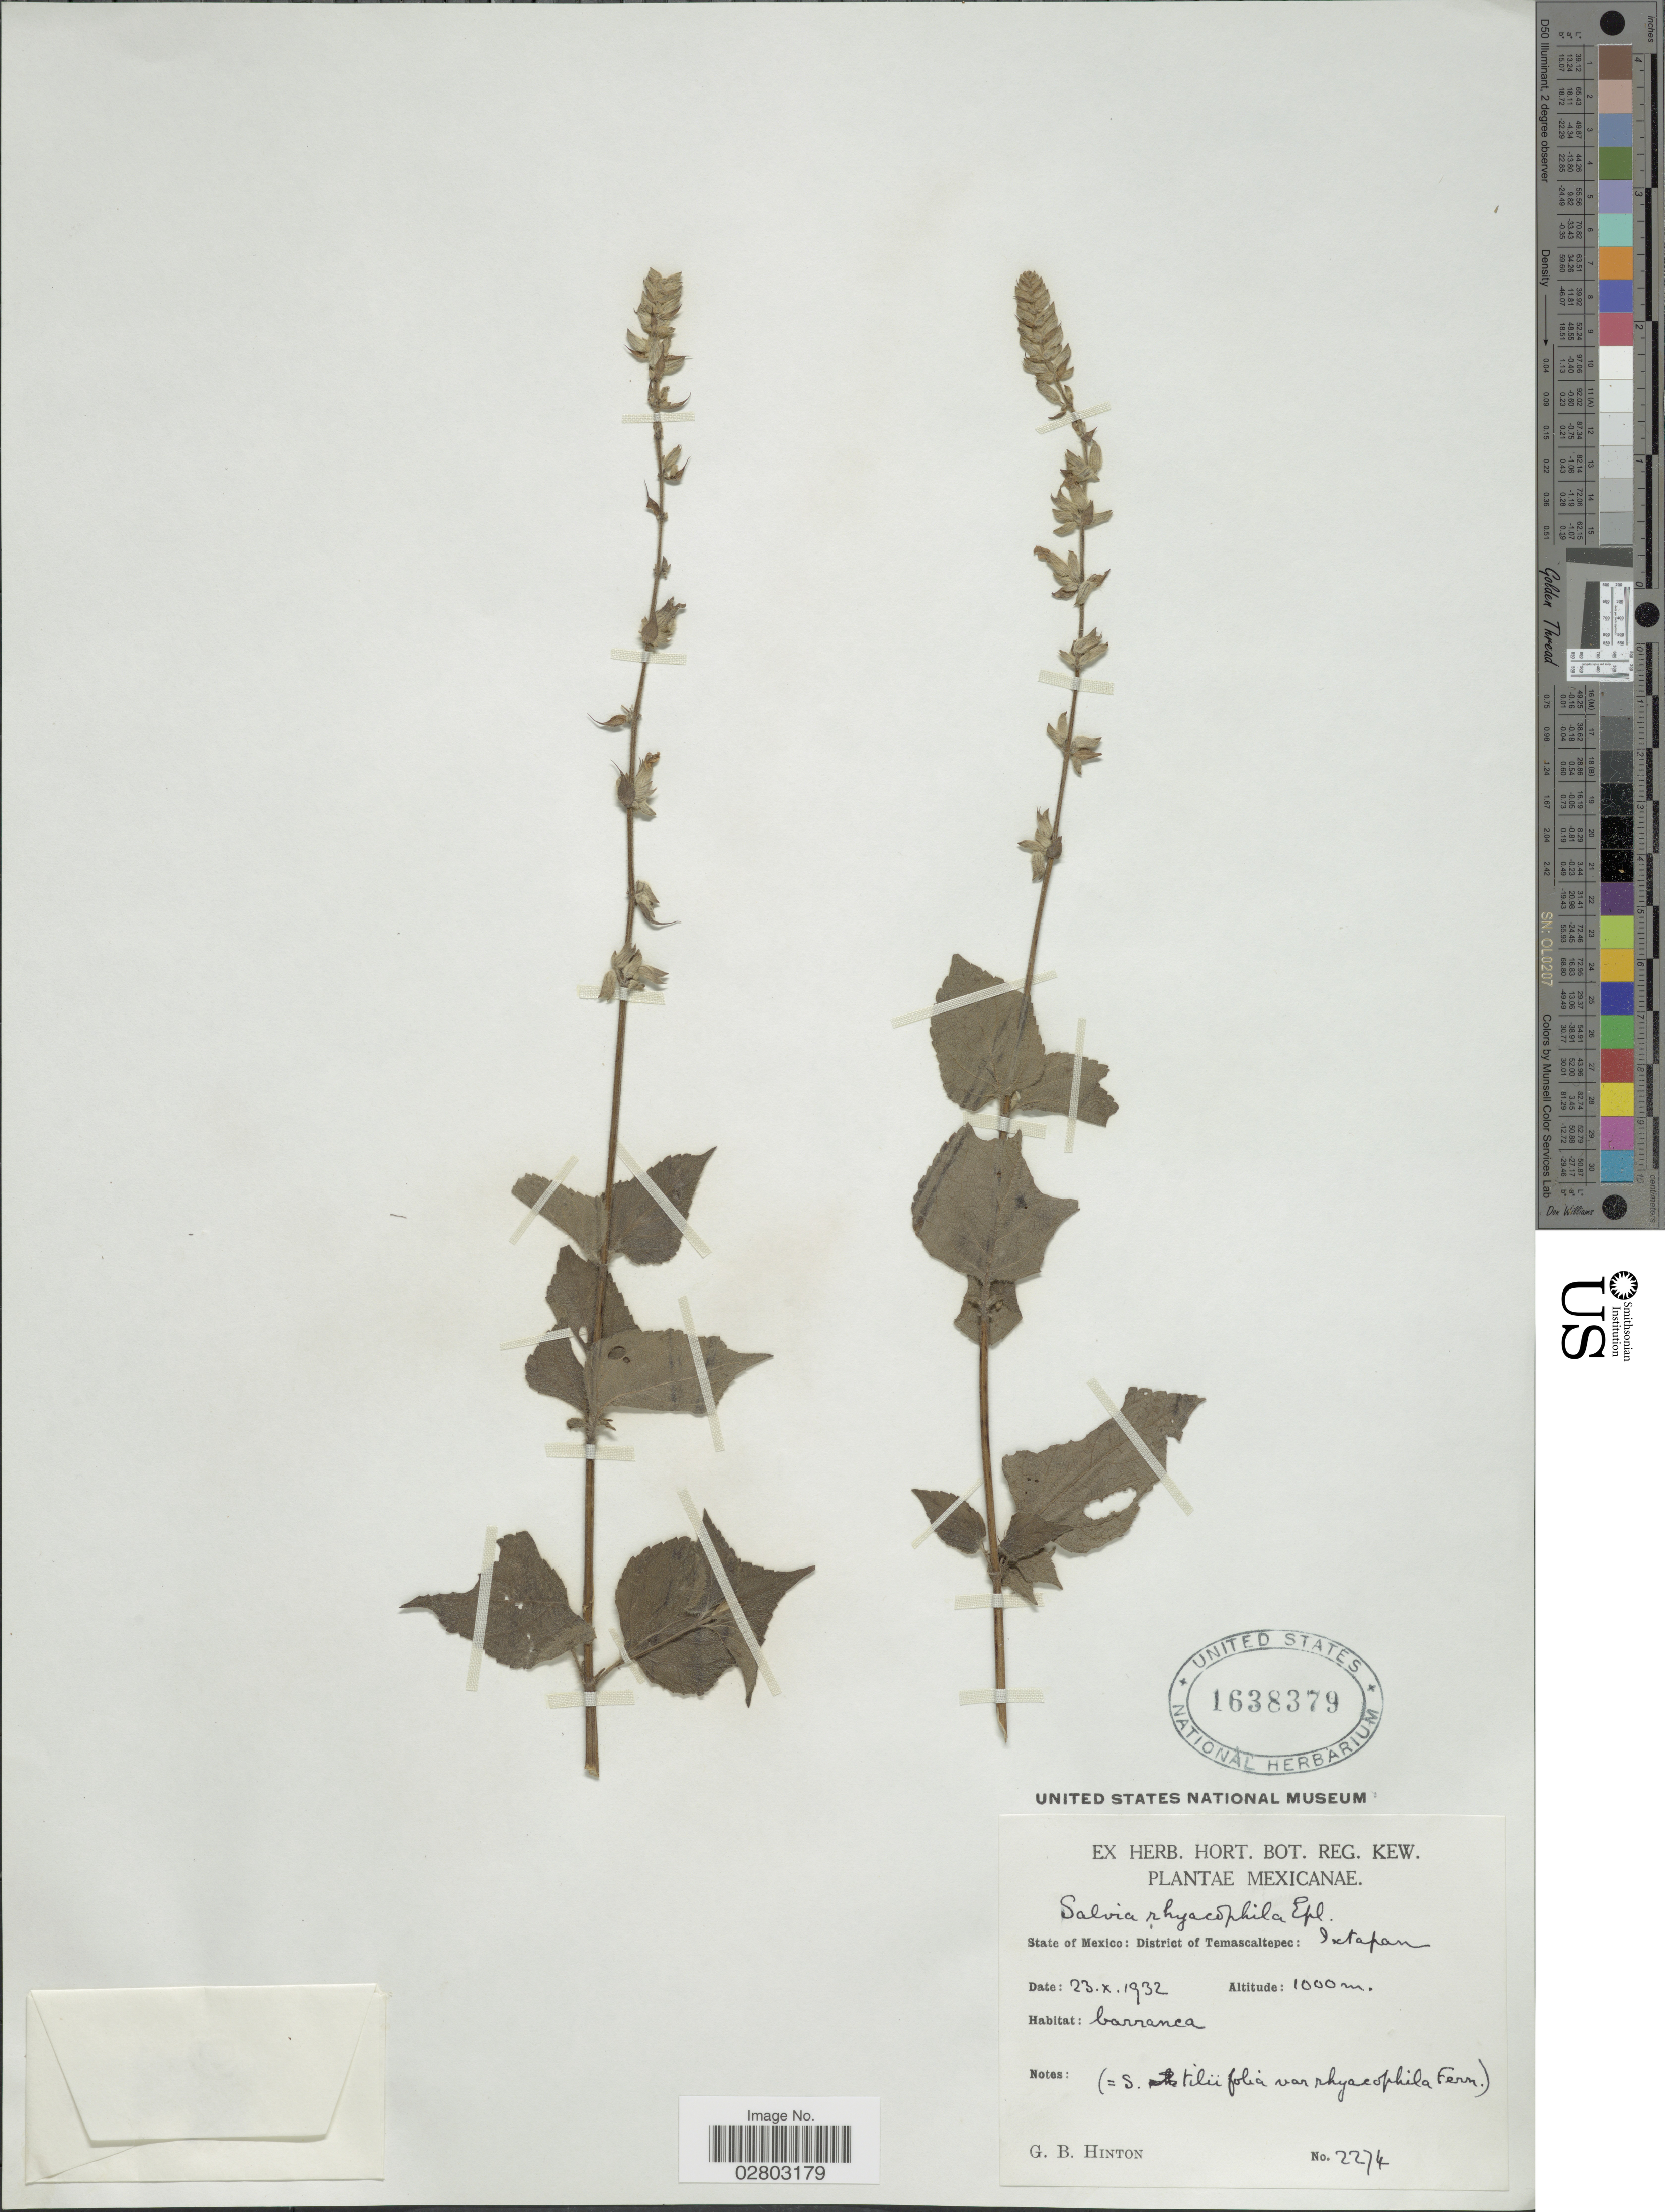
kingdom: Plantae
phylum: Tracheophyta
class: Magnoliopsida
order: Lamiales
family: Lamiaceae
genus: Salvia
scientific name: Salvia rhyacophila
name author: (Fernald) Epling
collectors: G. B. Hinton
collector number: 2274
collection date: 1932-10-23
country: Mexico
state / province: México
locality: District of Temascaltepec, Ixtapan.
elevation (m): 1000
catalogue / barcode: US 1638379